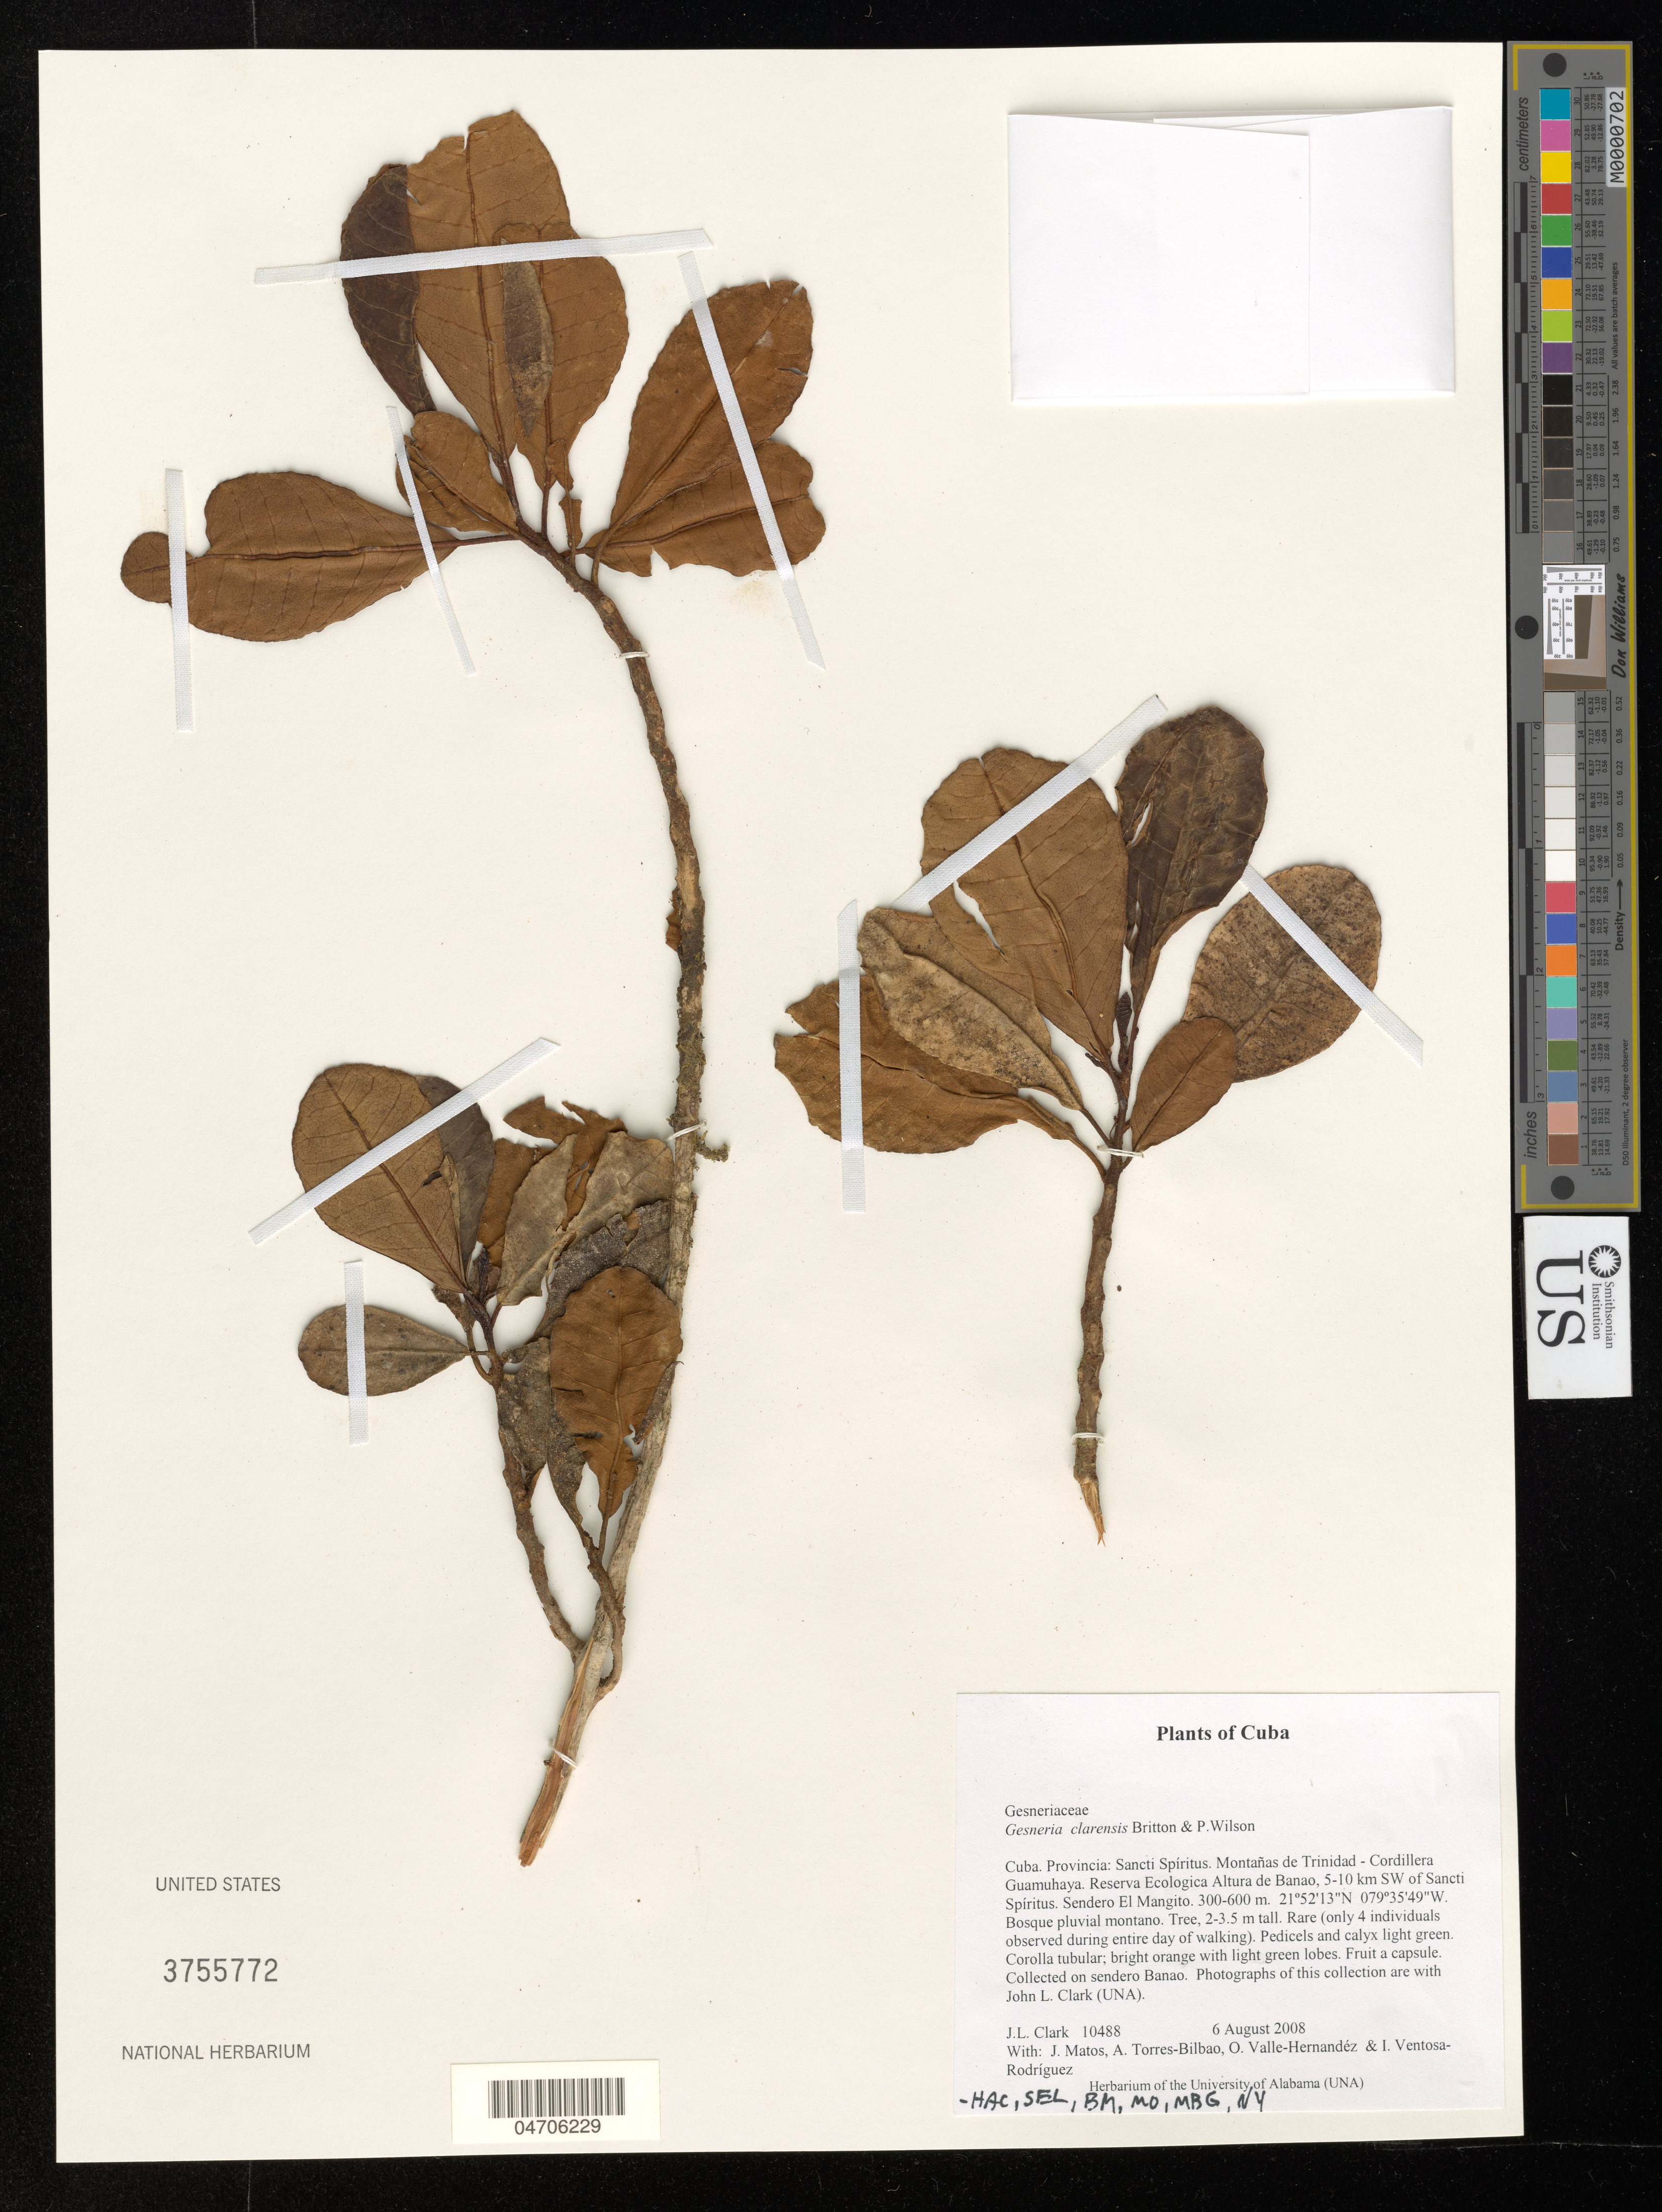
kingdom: Plantae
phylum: Tracheophyta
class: Magnoliopsida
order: Lamiales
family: Gesneriaceae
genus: Gesneria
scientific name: Gesneria clarensis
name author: Britton & P. Wilson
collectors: J. L. Clark, J. Matos, A. Torres-Bilbao, O. Valle-Hernandez & I. Ventosa-Rodríquez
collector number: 10488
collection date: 2008-08-06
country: Cuba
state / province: Sancti Spíritus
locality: Montañas de Trinidad - Cordillera Guamuhaya. Reserva Ecologica Altura de Banao, 5-10 km SW of Sancti Spíritus. Sendero El Mangito.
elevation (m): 300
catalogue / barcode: US 3755772